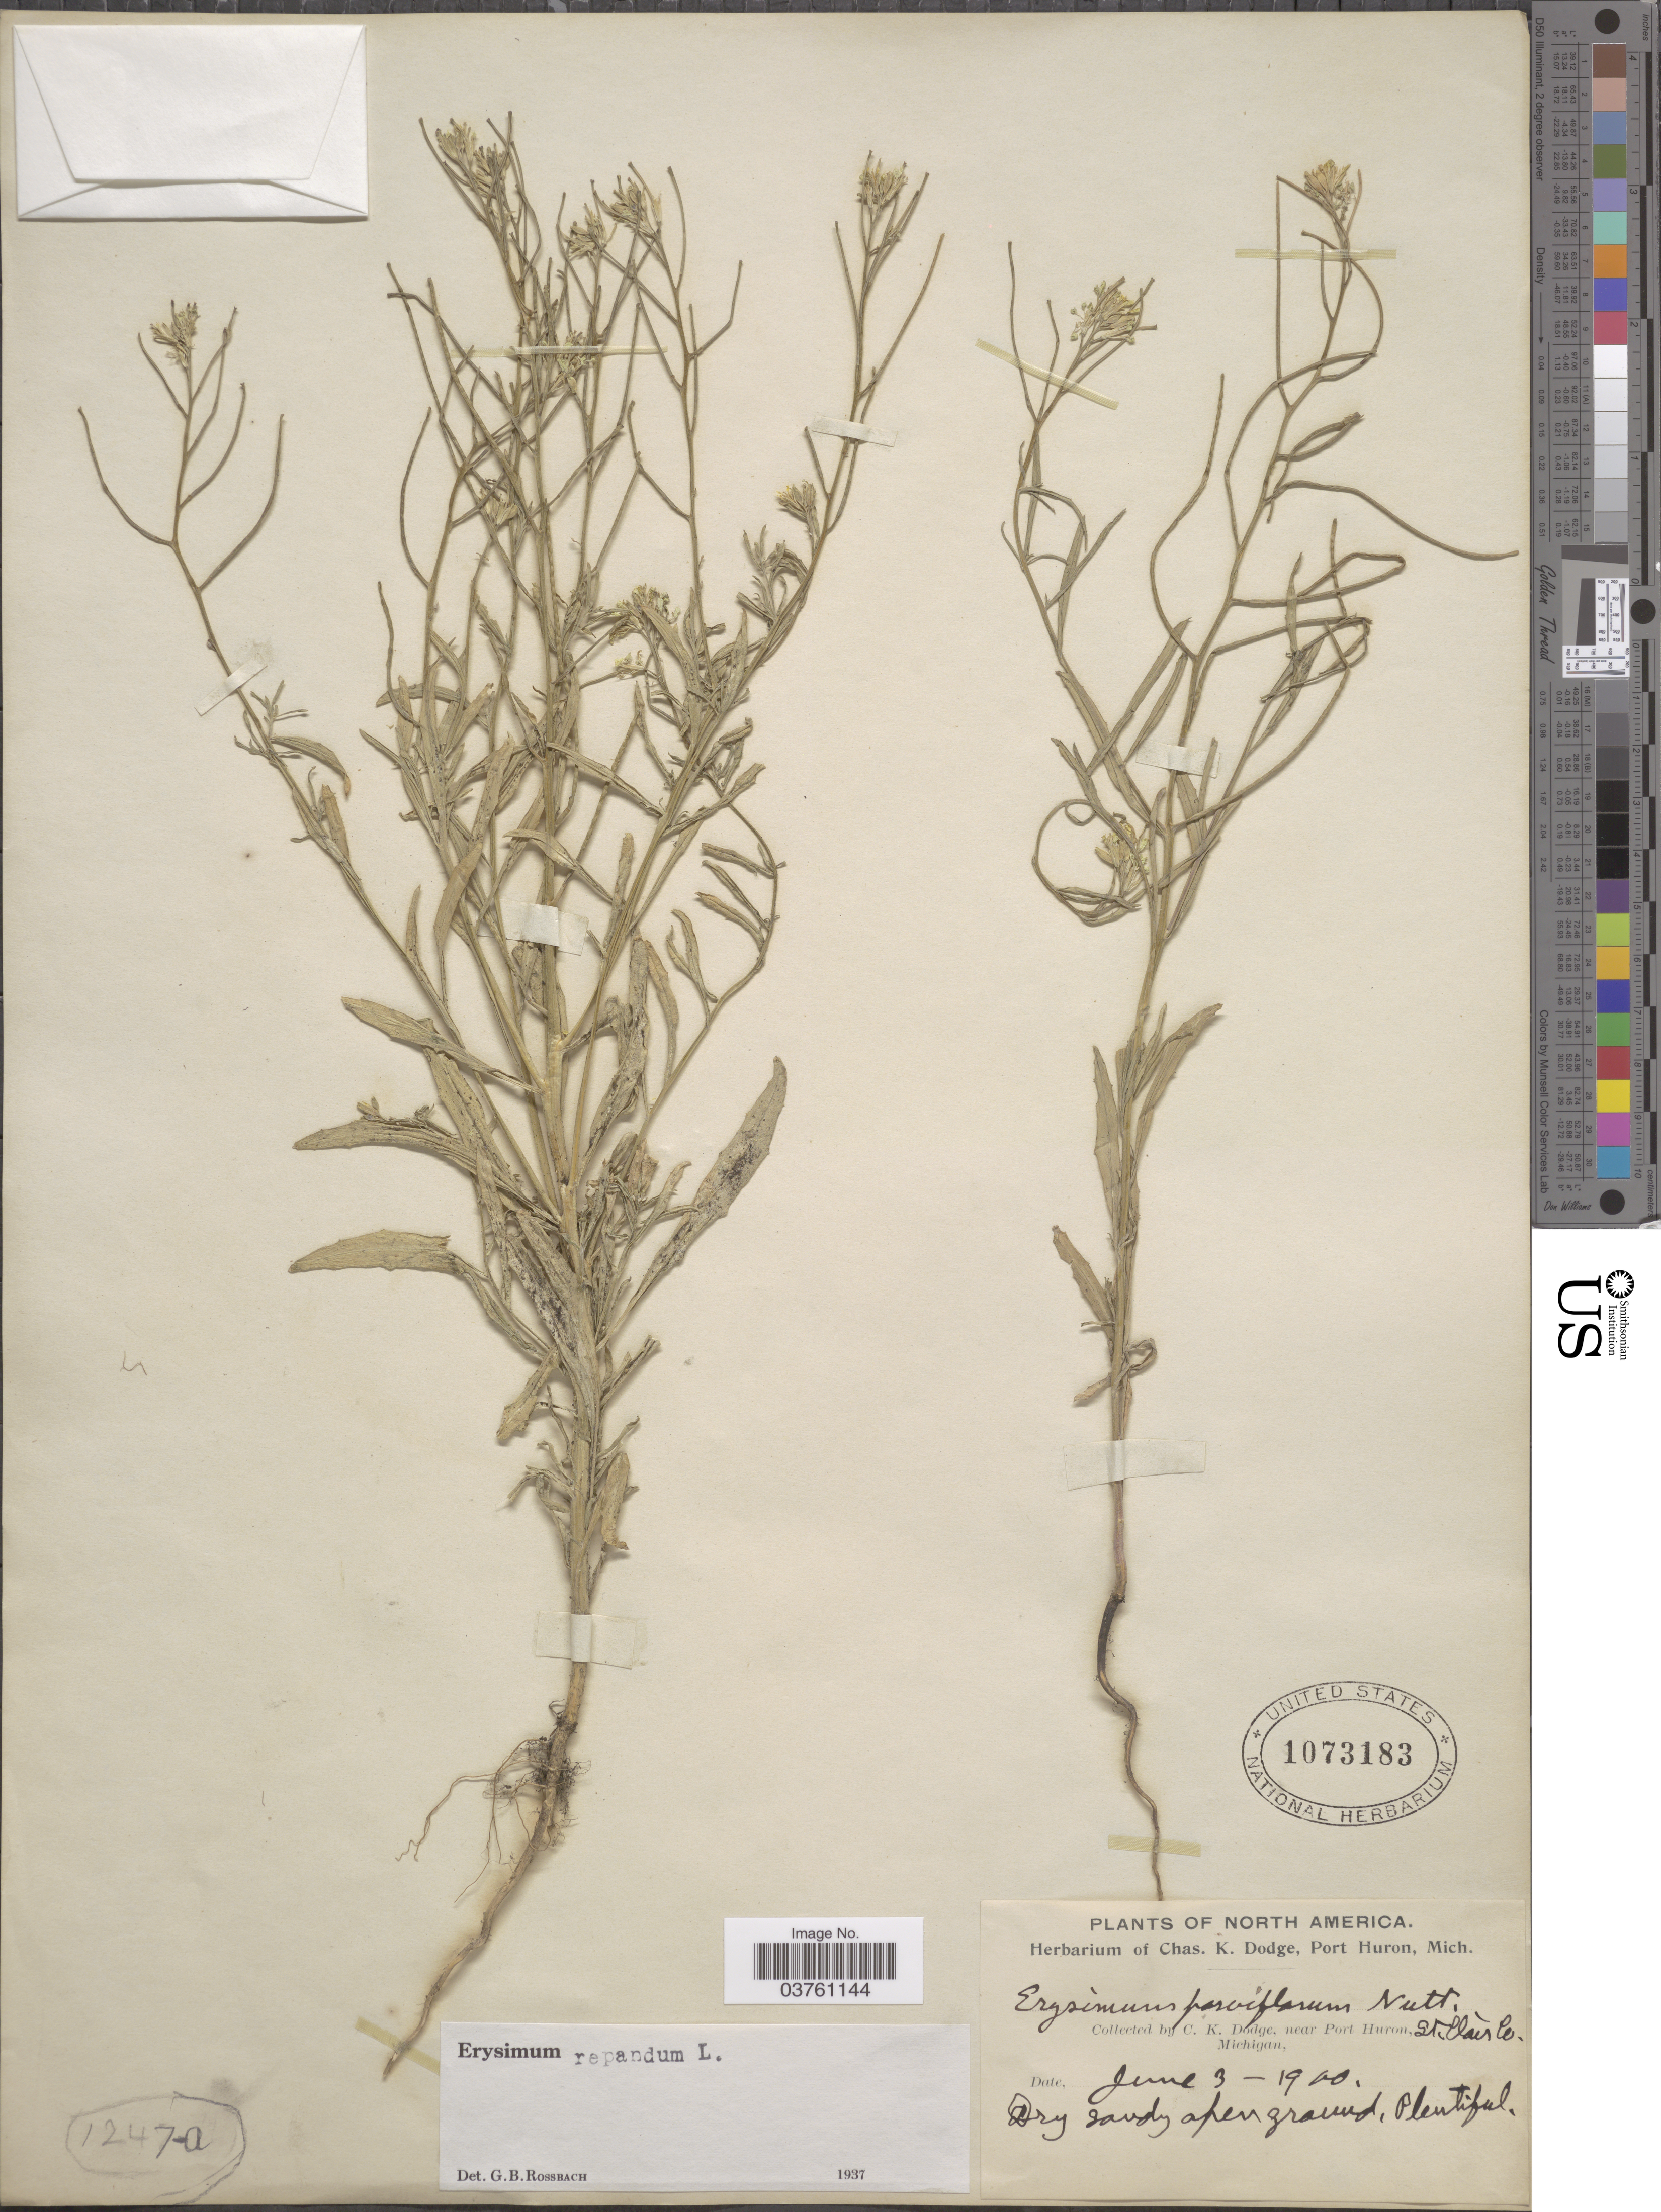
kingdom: Plantae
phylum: Tracheophyta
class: Magnoliopsida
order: Brassicales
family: Brassicaceae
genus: Erysimum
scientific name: Erysimum repandum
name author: L.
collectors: C. Dodge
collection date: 1900-06-03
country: United States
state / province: Michigan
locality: Near Port Huron. St. Clair Co.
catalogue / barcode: US 1073183